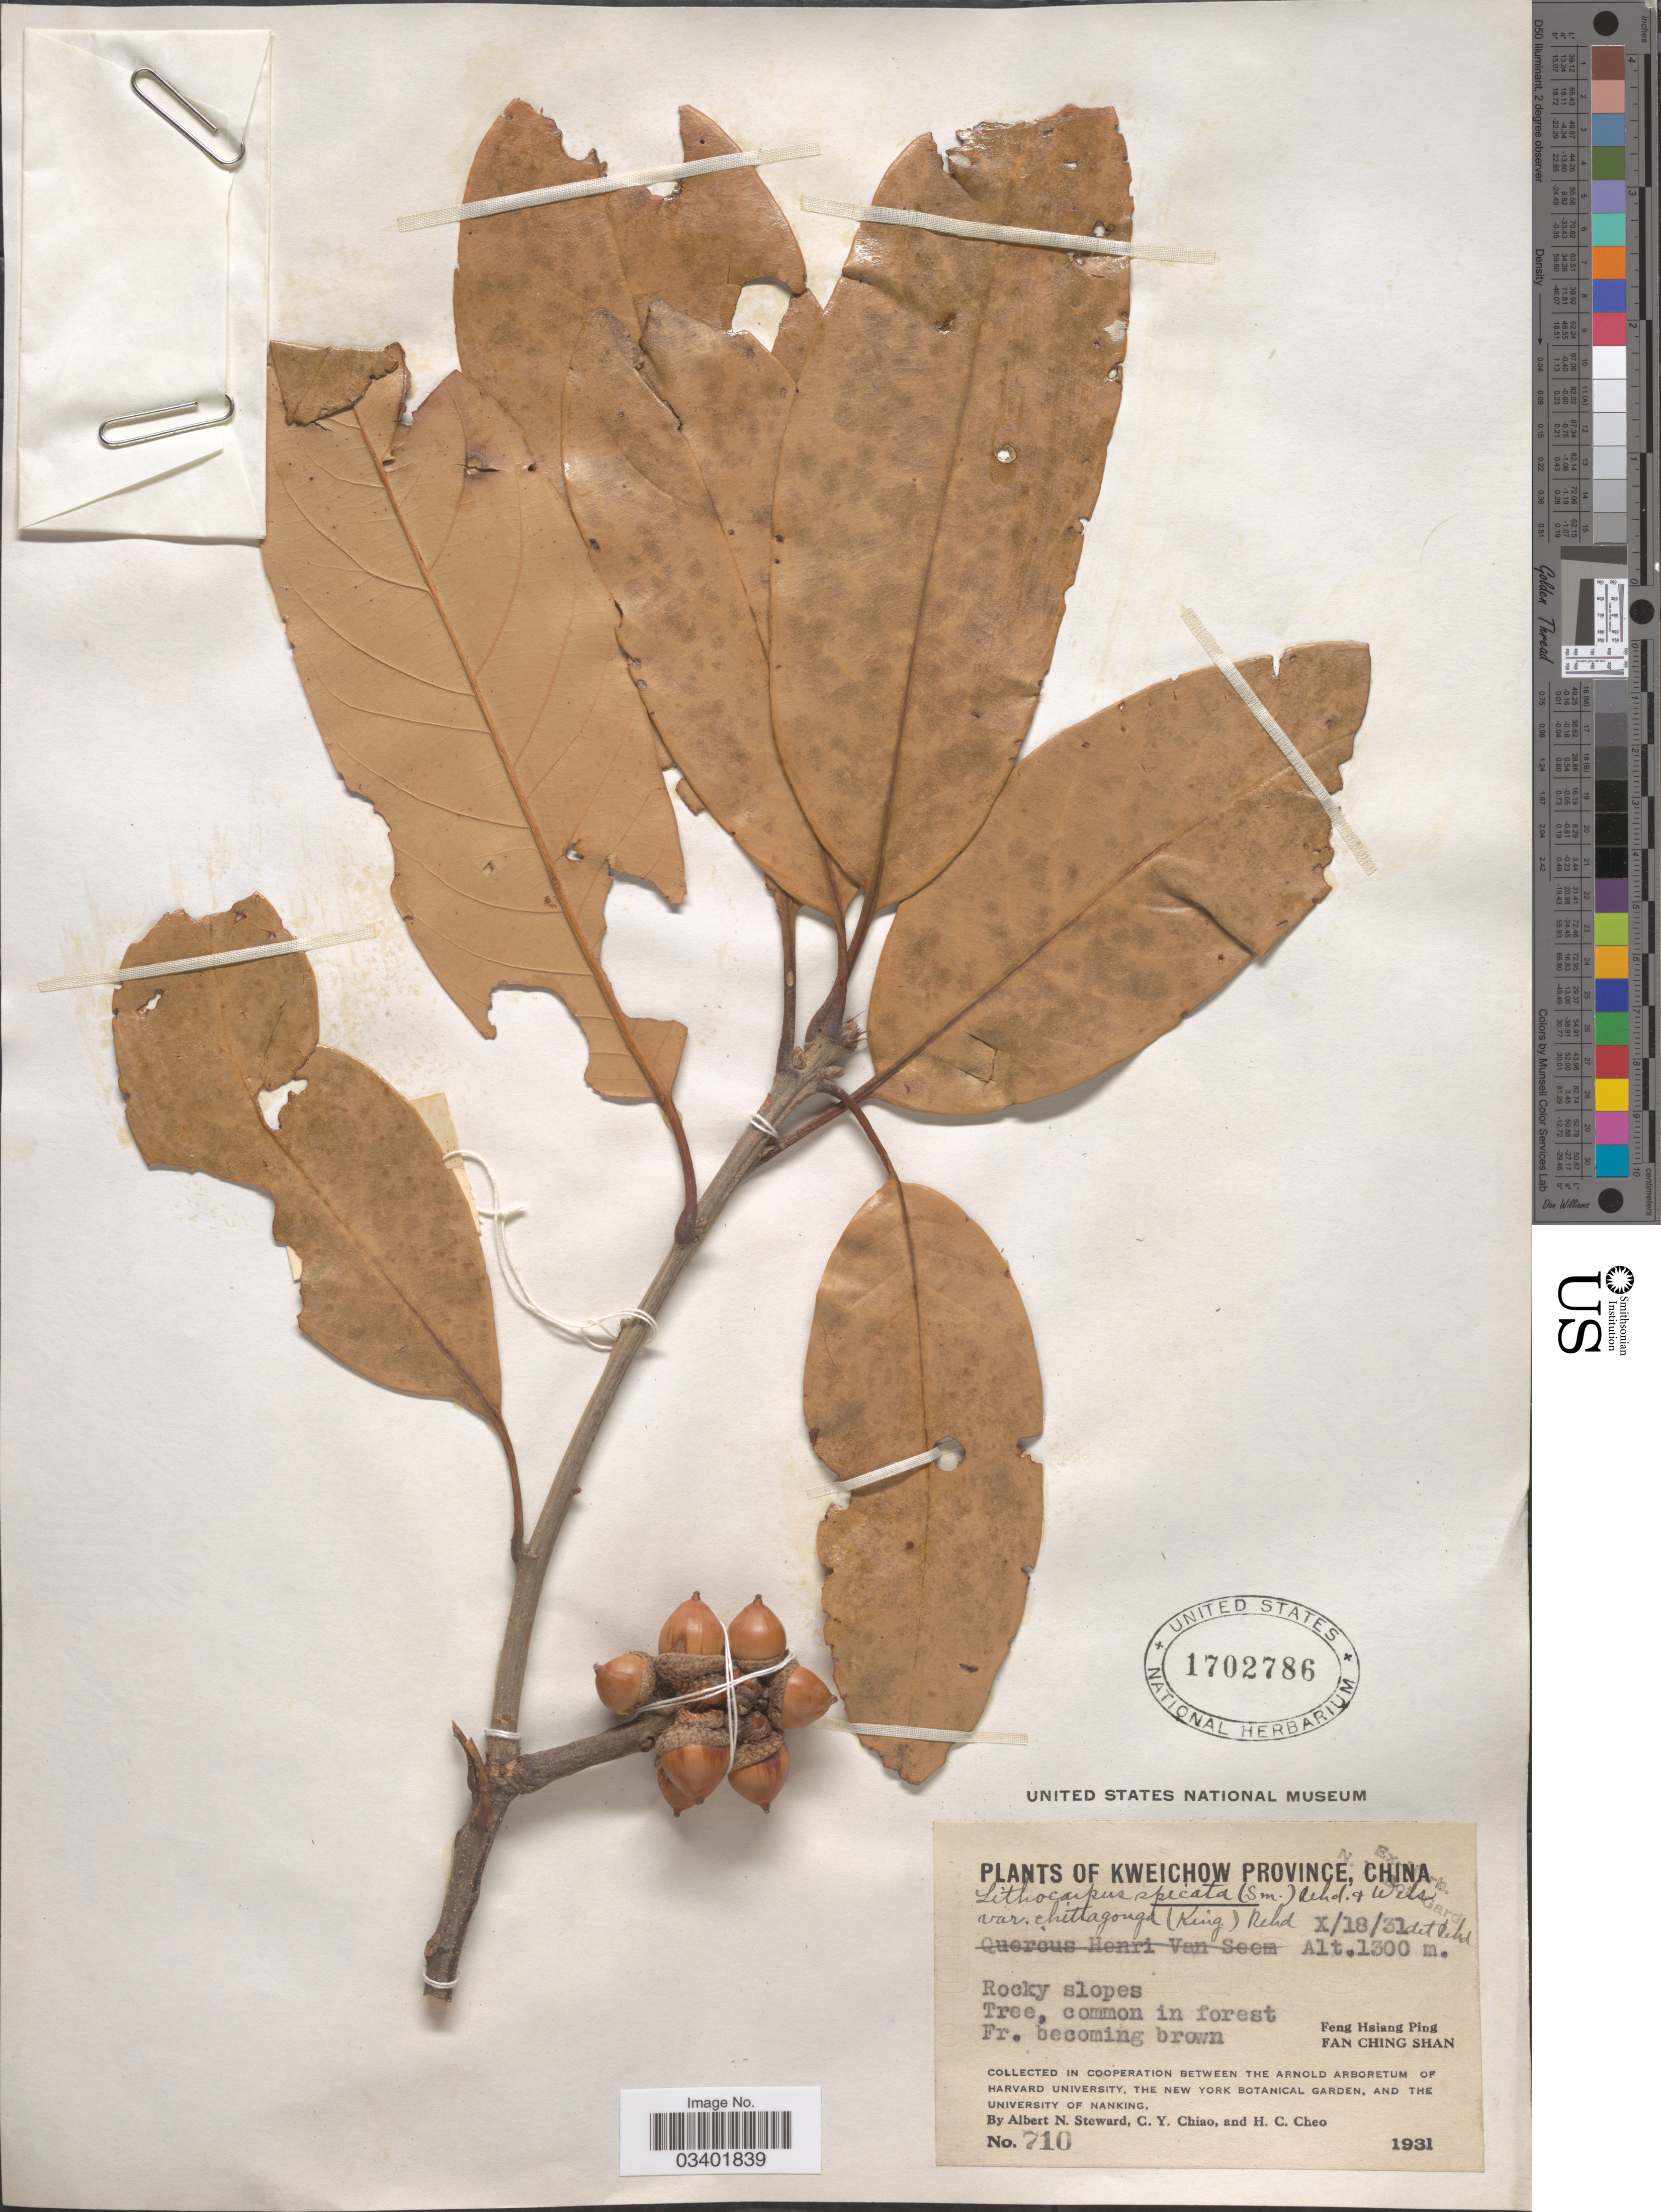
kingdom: Plantae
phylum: Tracheophyta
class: Magnoliopsida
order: Fagales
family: Fagaceae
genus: Lithocarpus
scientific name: Lithocarpus elegans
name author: (Blume) Hatus. ex Soepadmo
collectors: A. N. Steward, C. Y. Chiao & H. Cheo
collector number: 710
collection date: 1931-10-18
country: China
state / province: Guizhou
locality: Kweichow Province. Feng Hsiang Ping, Fan Ching Shan.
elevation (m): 1300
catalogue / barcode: US 1702786